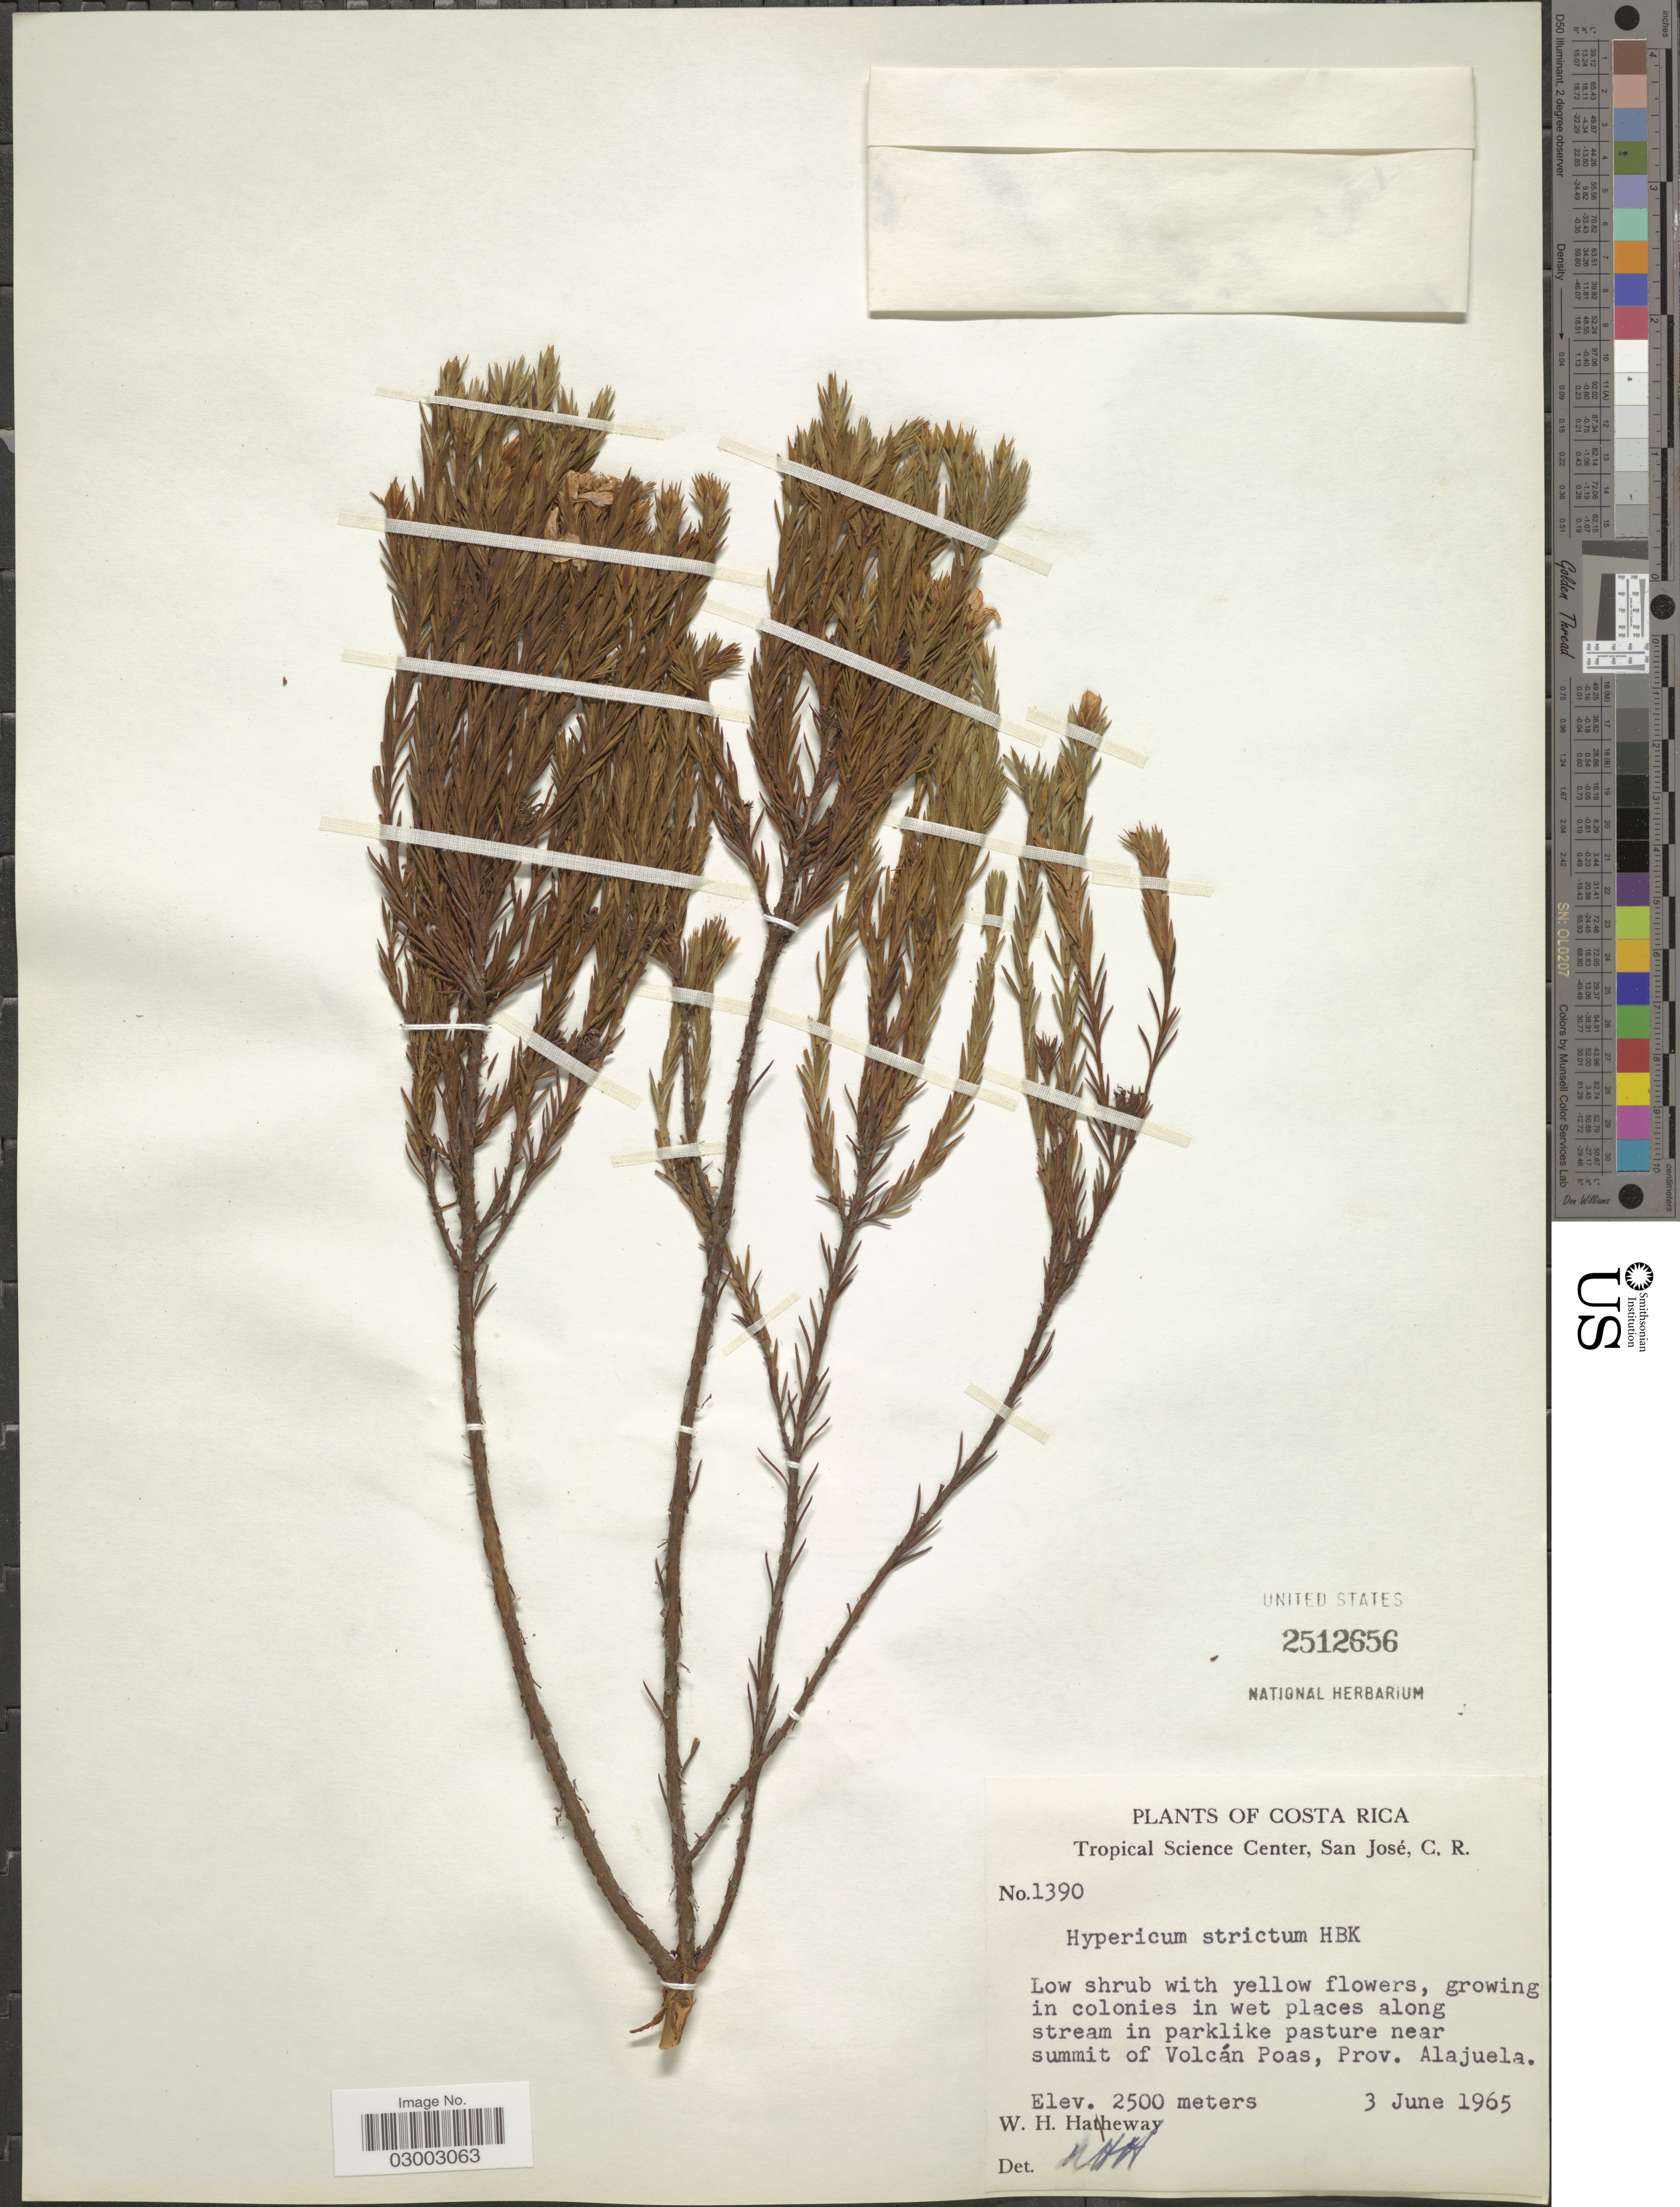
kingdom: Plantae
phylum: Tracheophyta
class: Magnoliopsida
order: Malpighiales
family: Hypericaceae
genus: Hypericum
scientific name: Hypericum strictum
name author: Kunth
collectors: W. H. Hatheway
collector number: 1390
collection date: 1965-06-03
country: Costa Rica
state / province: Alajuela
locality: Growing in colonies in wet places along stream in parklike pasture near summit of Volcán Poas.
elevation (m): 2500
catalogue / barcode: US 2512656